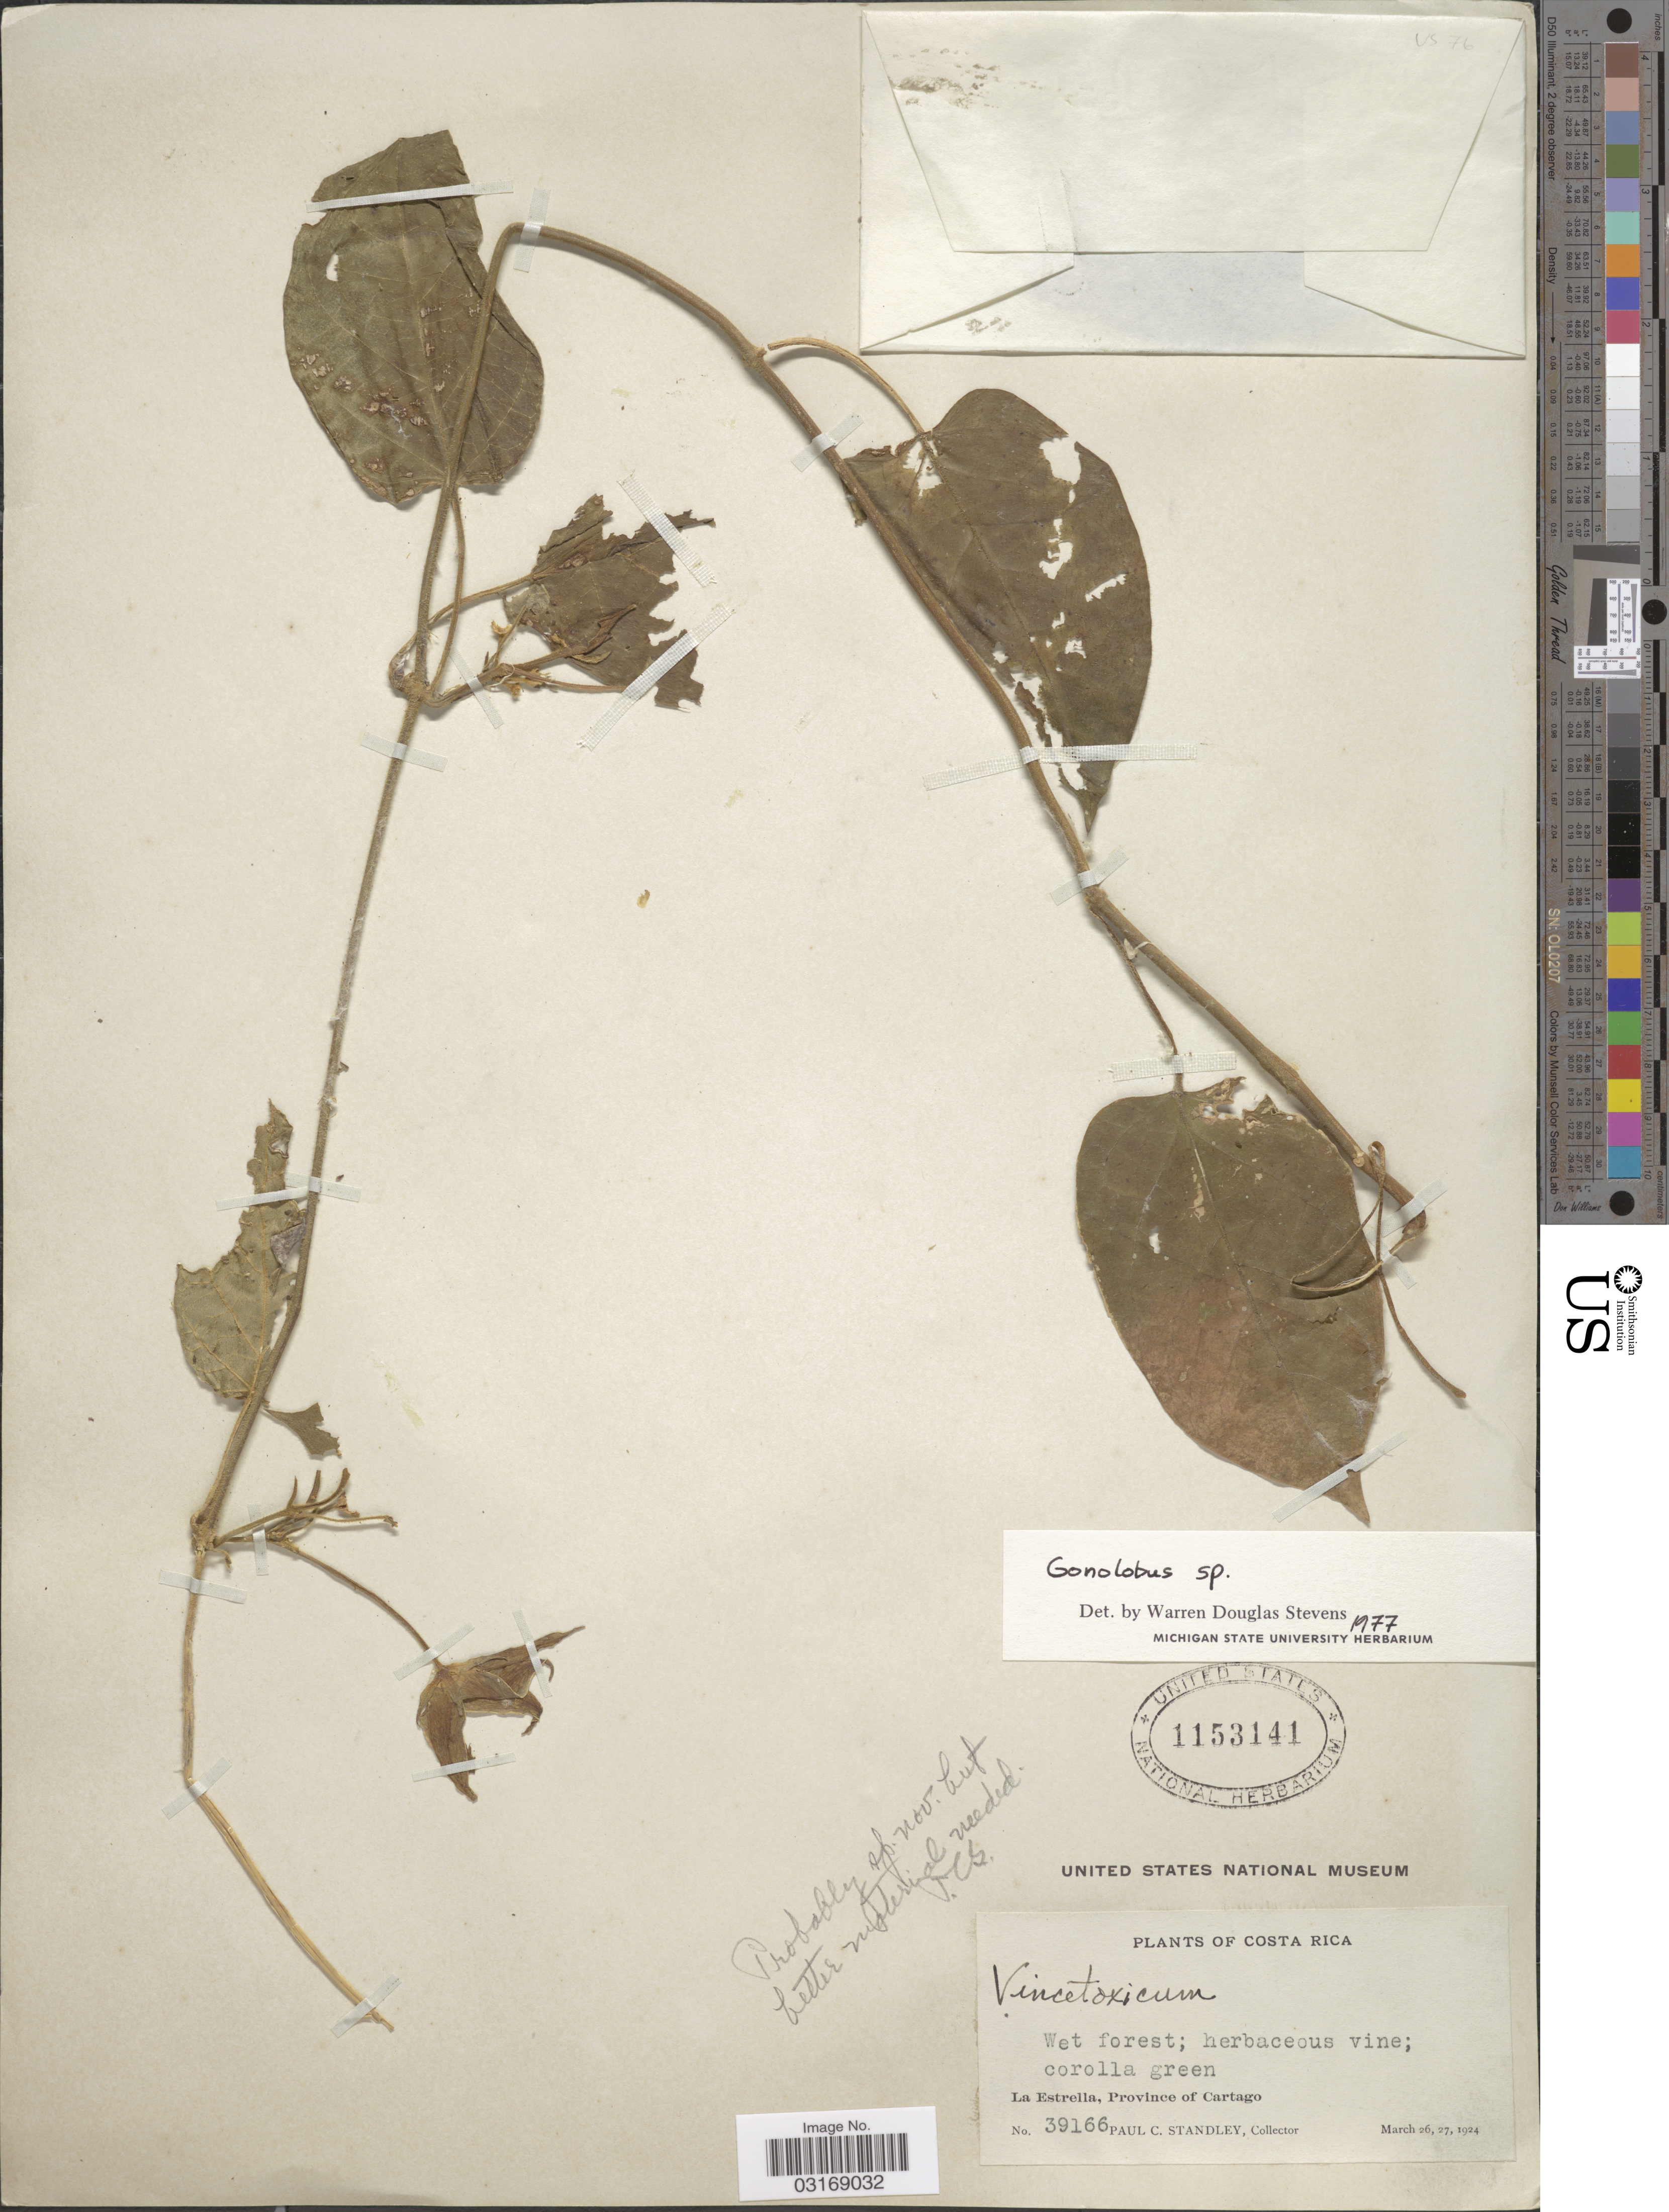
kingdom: Plantae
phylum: Tracheophyta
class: Magnoliopsida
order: Gentianales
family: Apocynaceae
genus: Gonolobus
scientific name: Gonolobus sp.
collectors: P. C. Standley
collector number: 39166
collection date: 1924-03-26/1924-03-27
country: Costa Rica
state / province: Cartago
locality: La Estrella.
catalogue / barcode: US 1153141